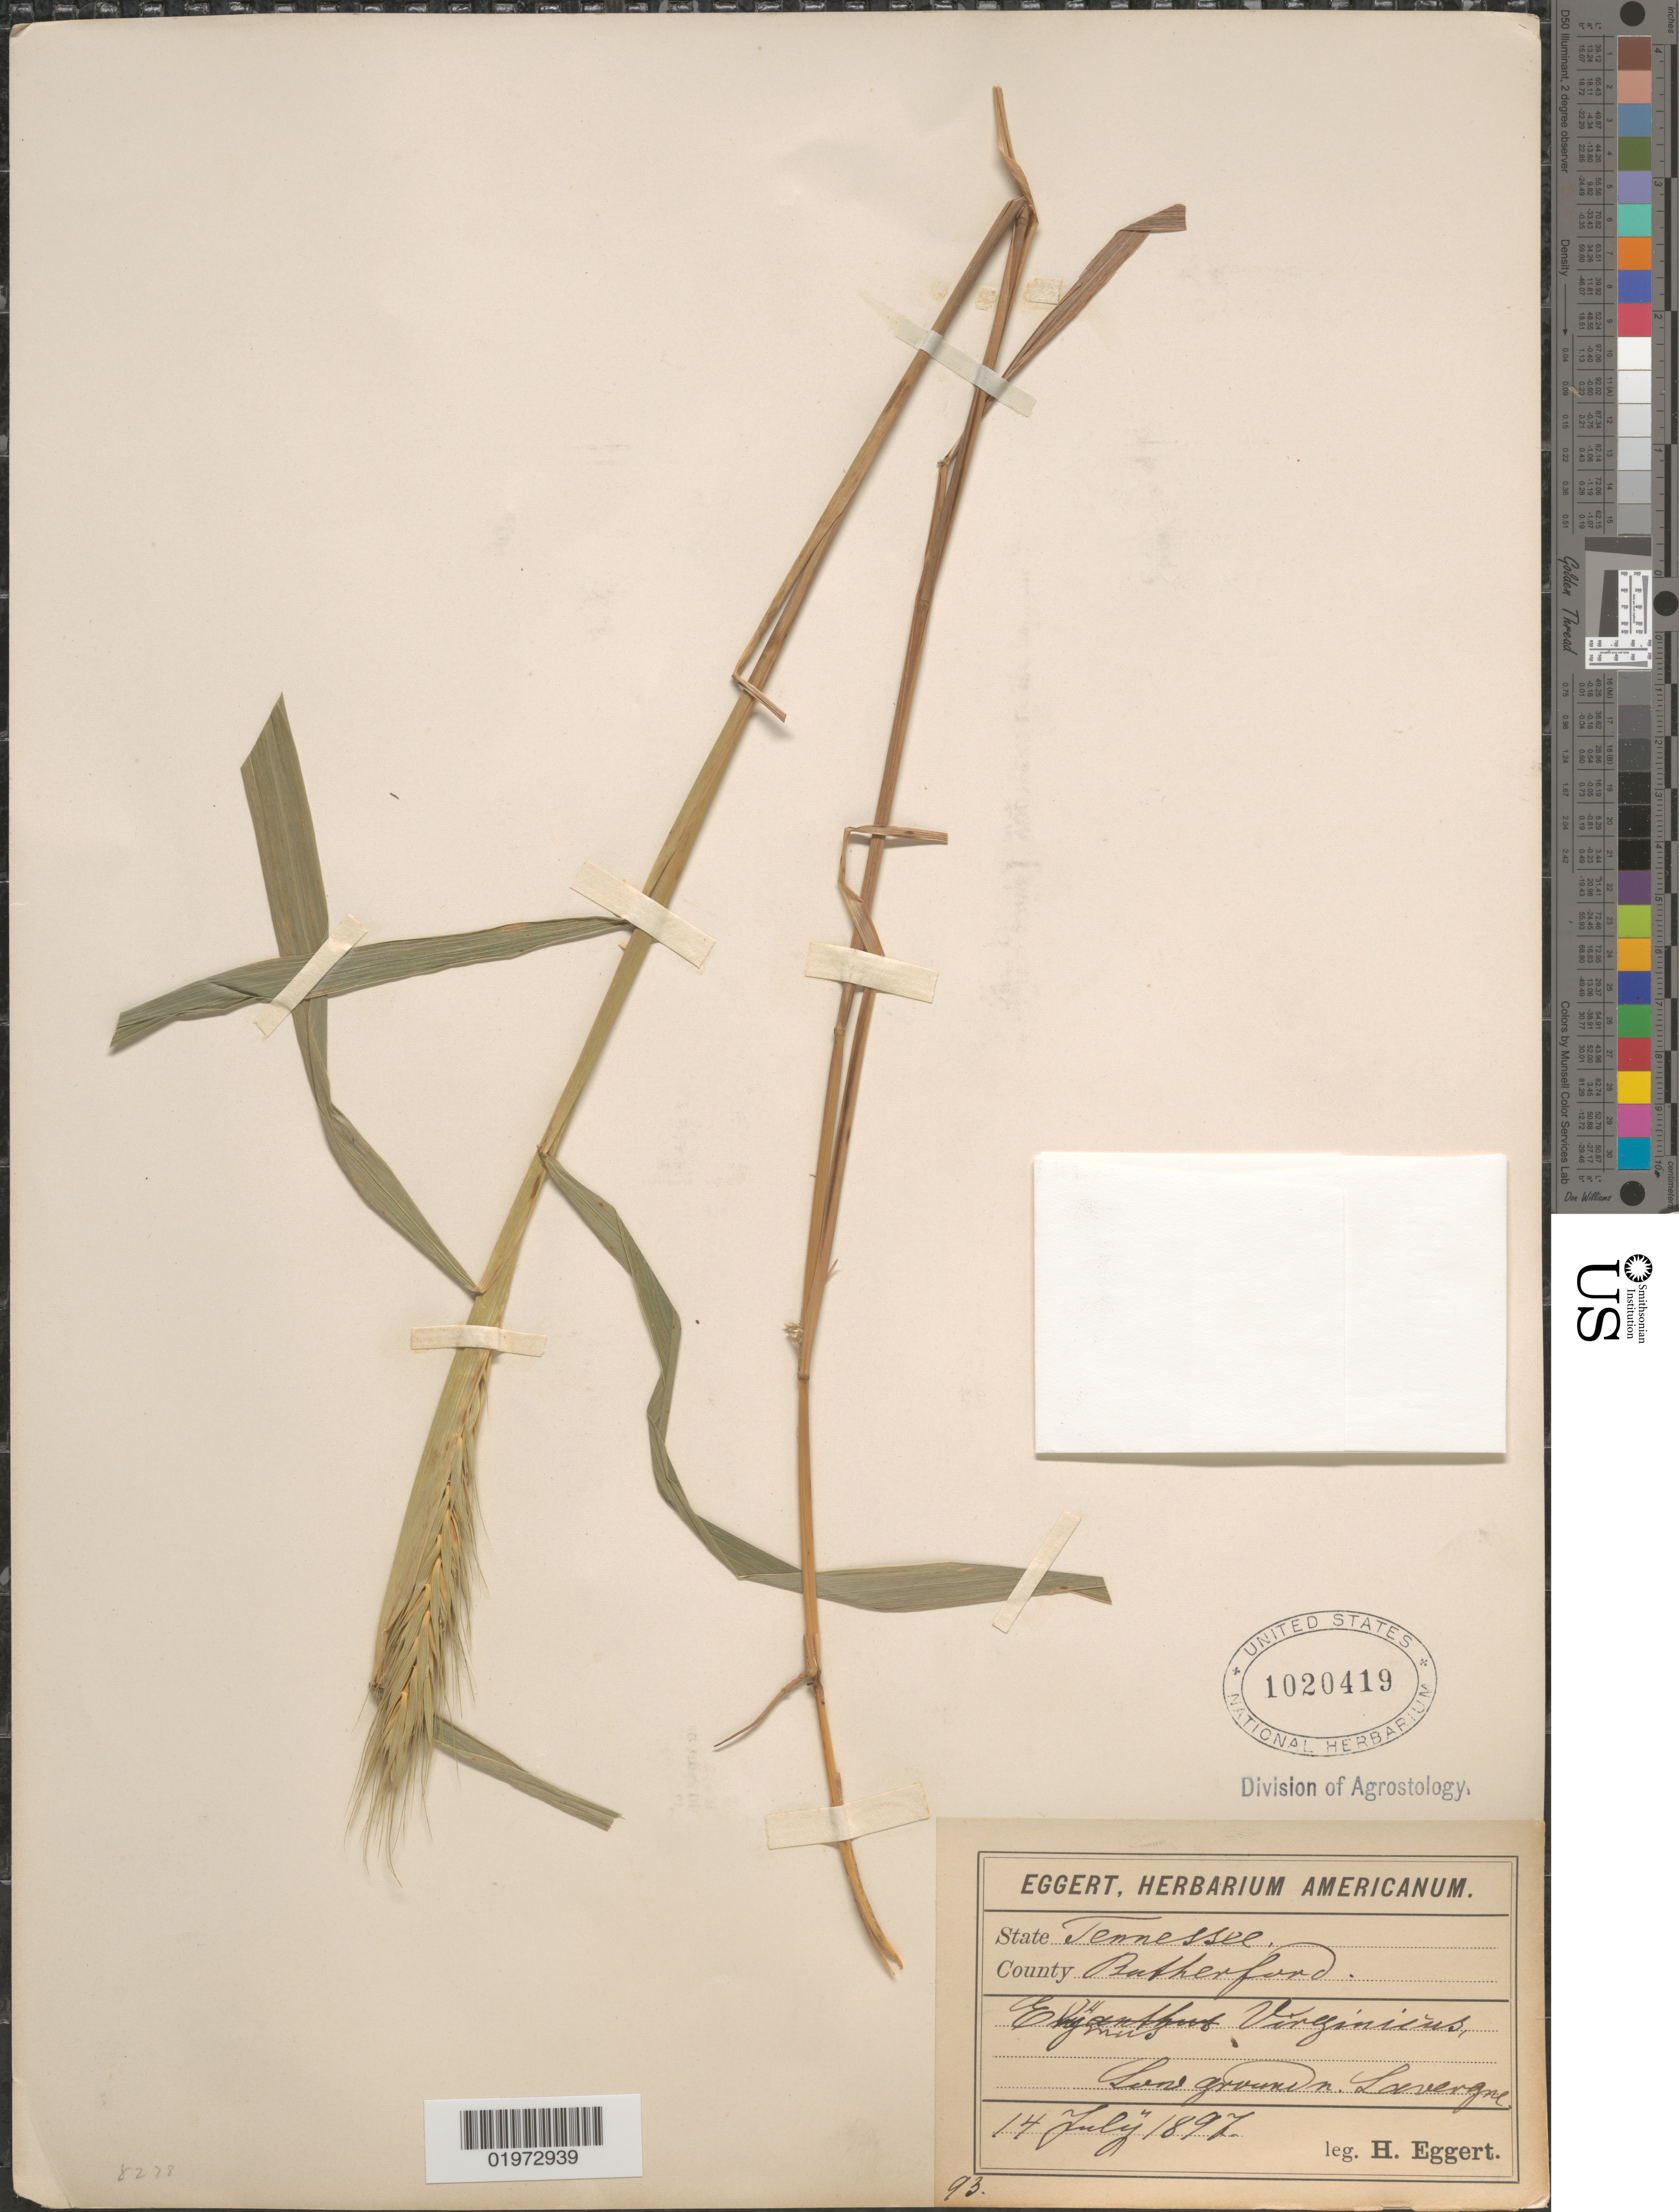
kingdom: Plantae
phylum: Tracheophyta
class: Liliopsida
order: Poales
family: Poaceae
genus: Elymus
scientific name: Elymus virginicus var. halophilus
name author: L.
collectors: H. Eggert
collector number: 93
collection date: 1897-07-14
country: United States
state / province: Tennessee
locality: County Rutherford. Low ground n. Lavergne.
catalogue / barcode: US 1020419